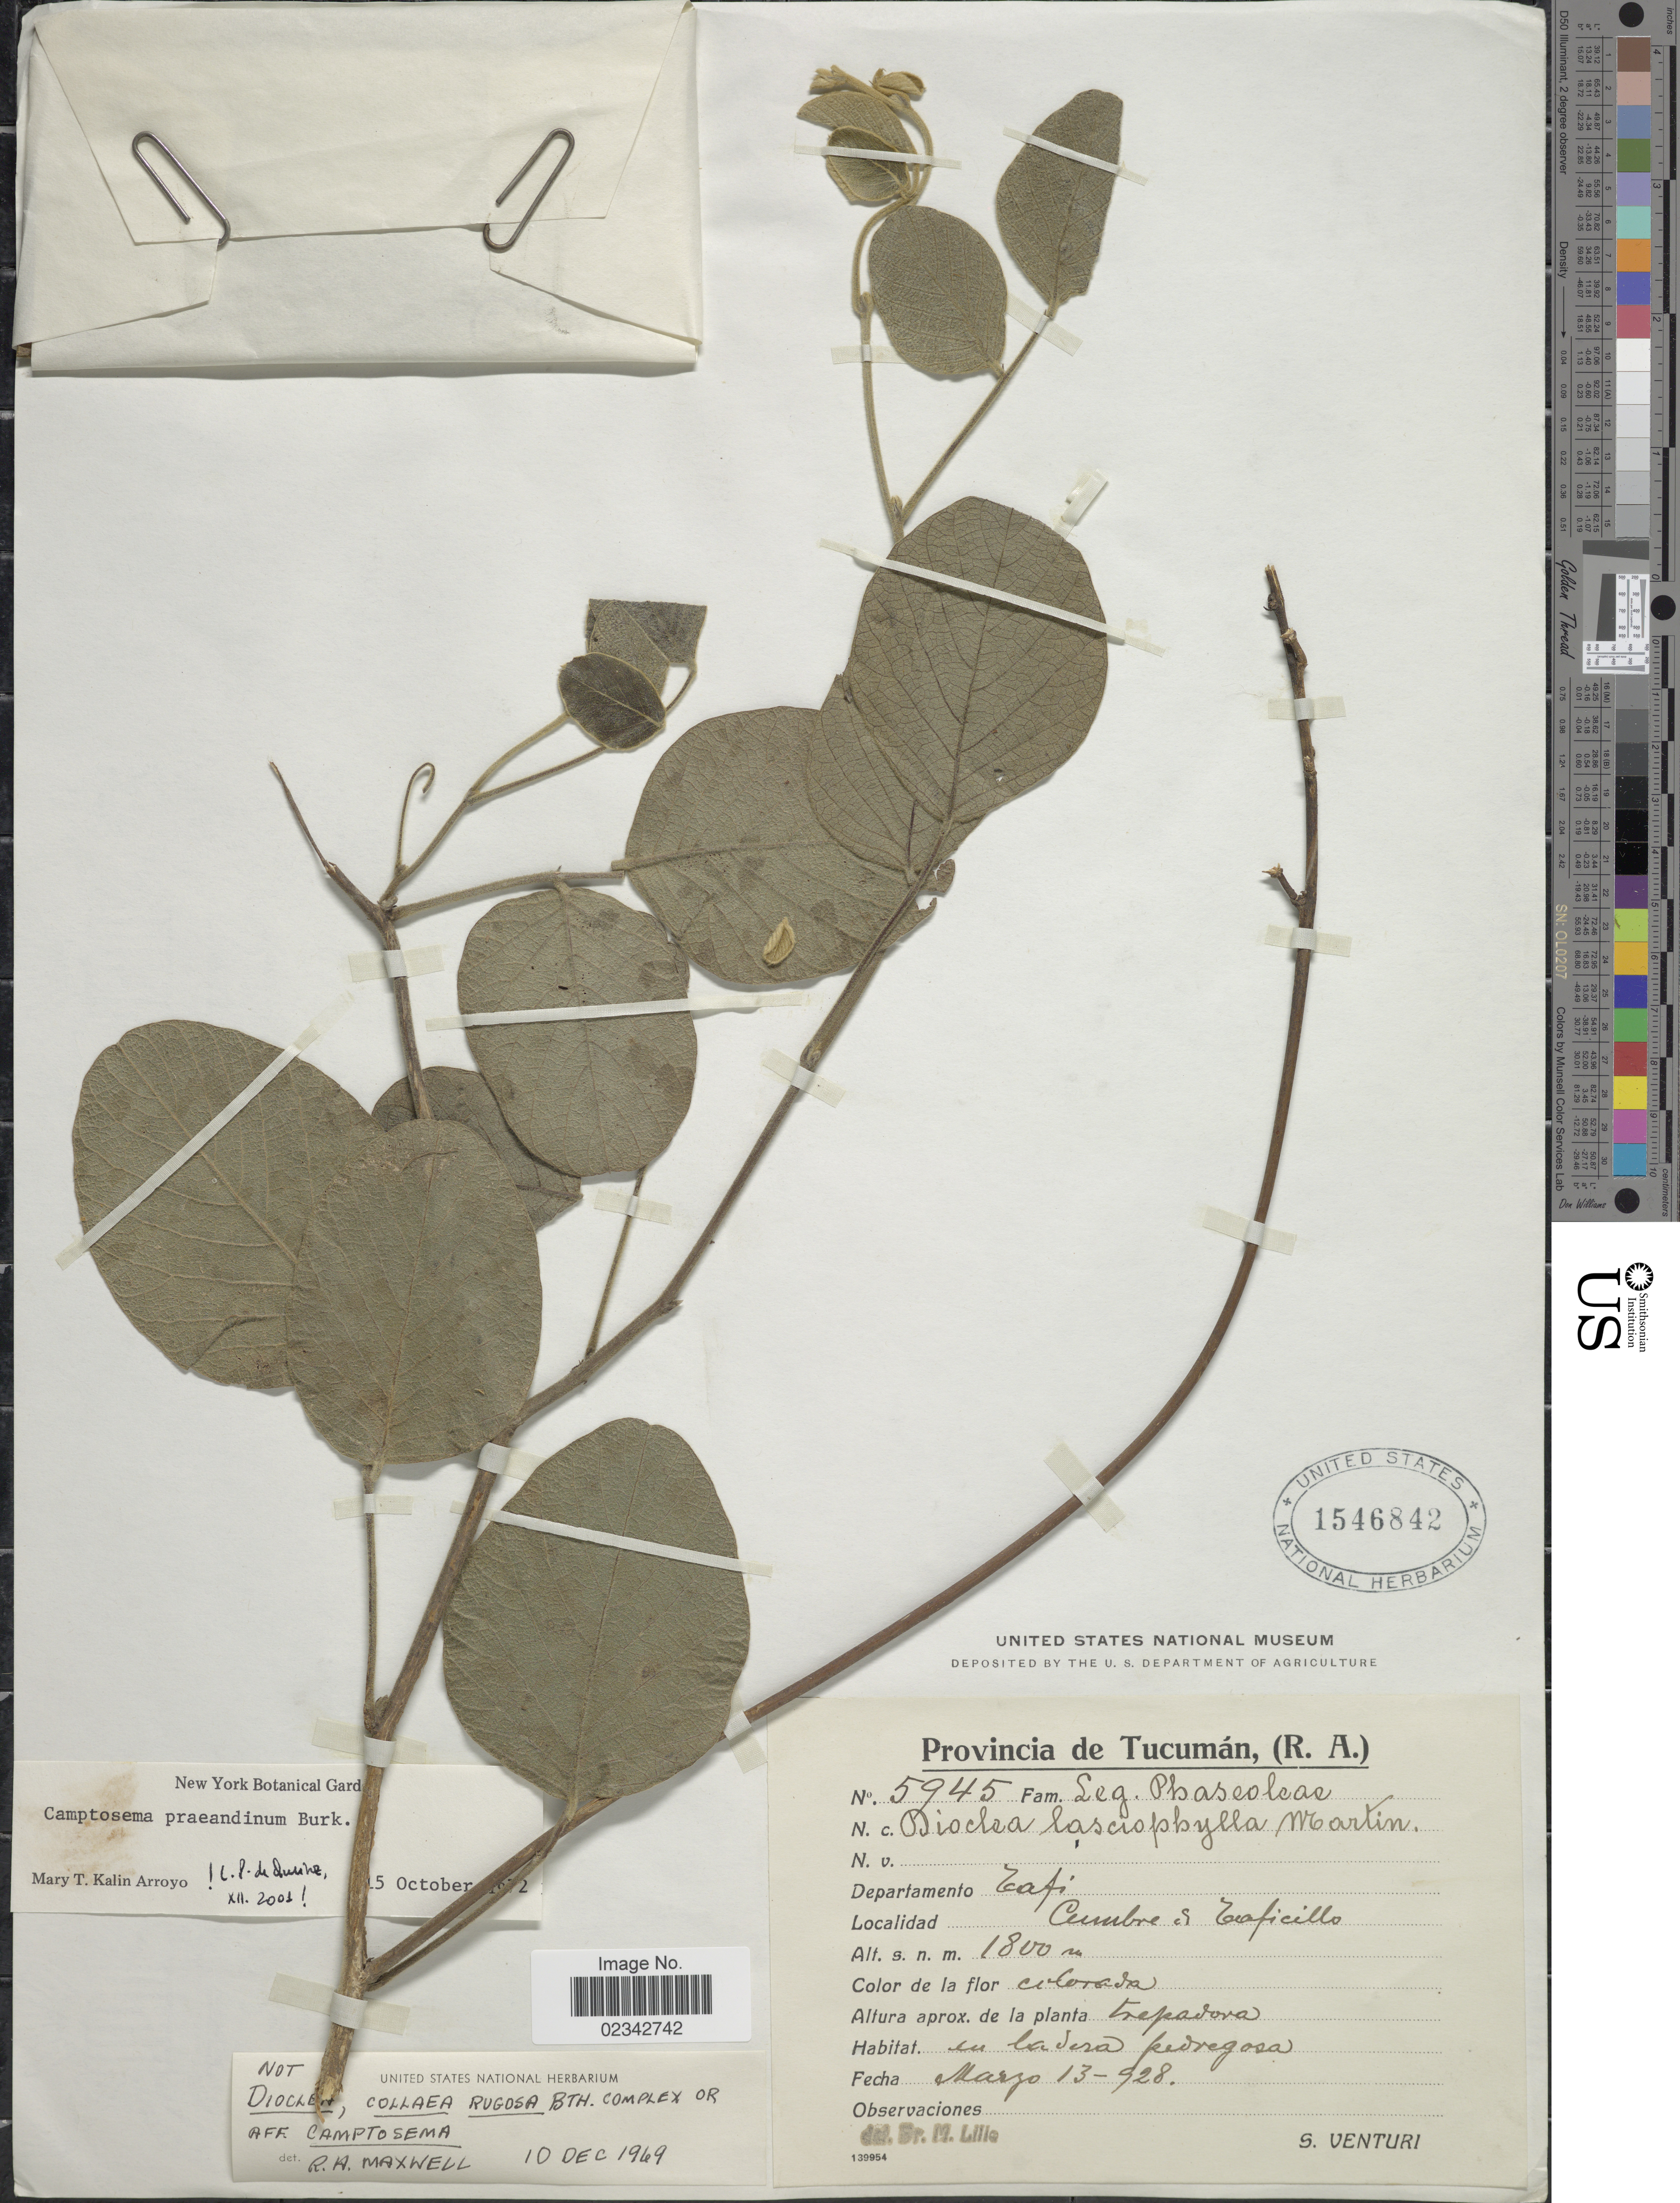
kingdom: Plantae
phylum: Tracheophyta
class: Magnoliopsida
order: Fabales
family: Fabaceae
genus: Cerradicola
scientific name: Cerradicola praeandina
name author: (Burkart) L.P. Queiroz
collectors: S. Venturi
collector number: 5945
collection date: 1928-03-13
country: Argentina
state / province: Tucuman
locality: Departamento Tafi, Cumbre de Taficillo.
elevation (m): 1800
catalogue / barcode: US 1546842